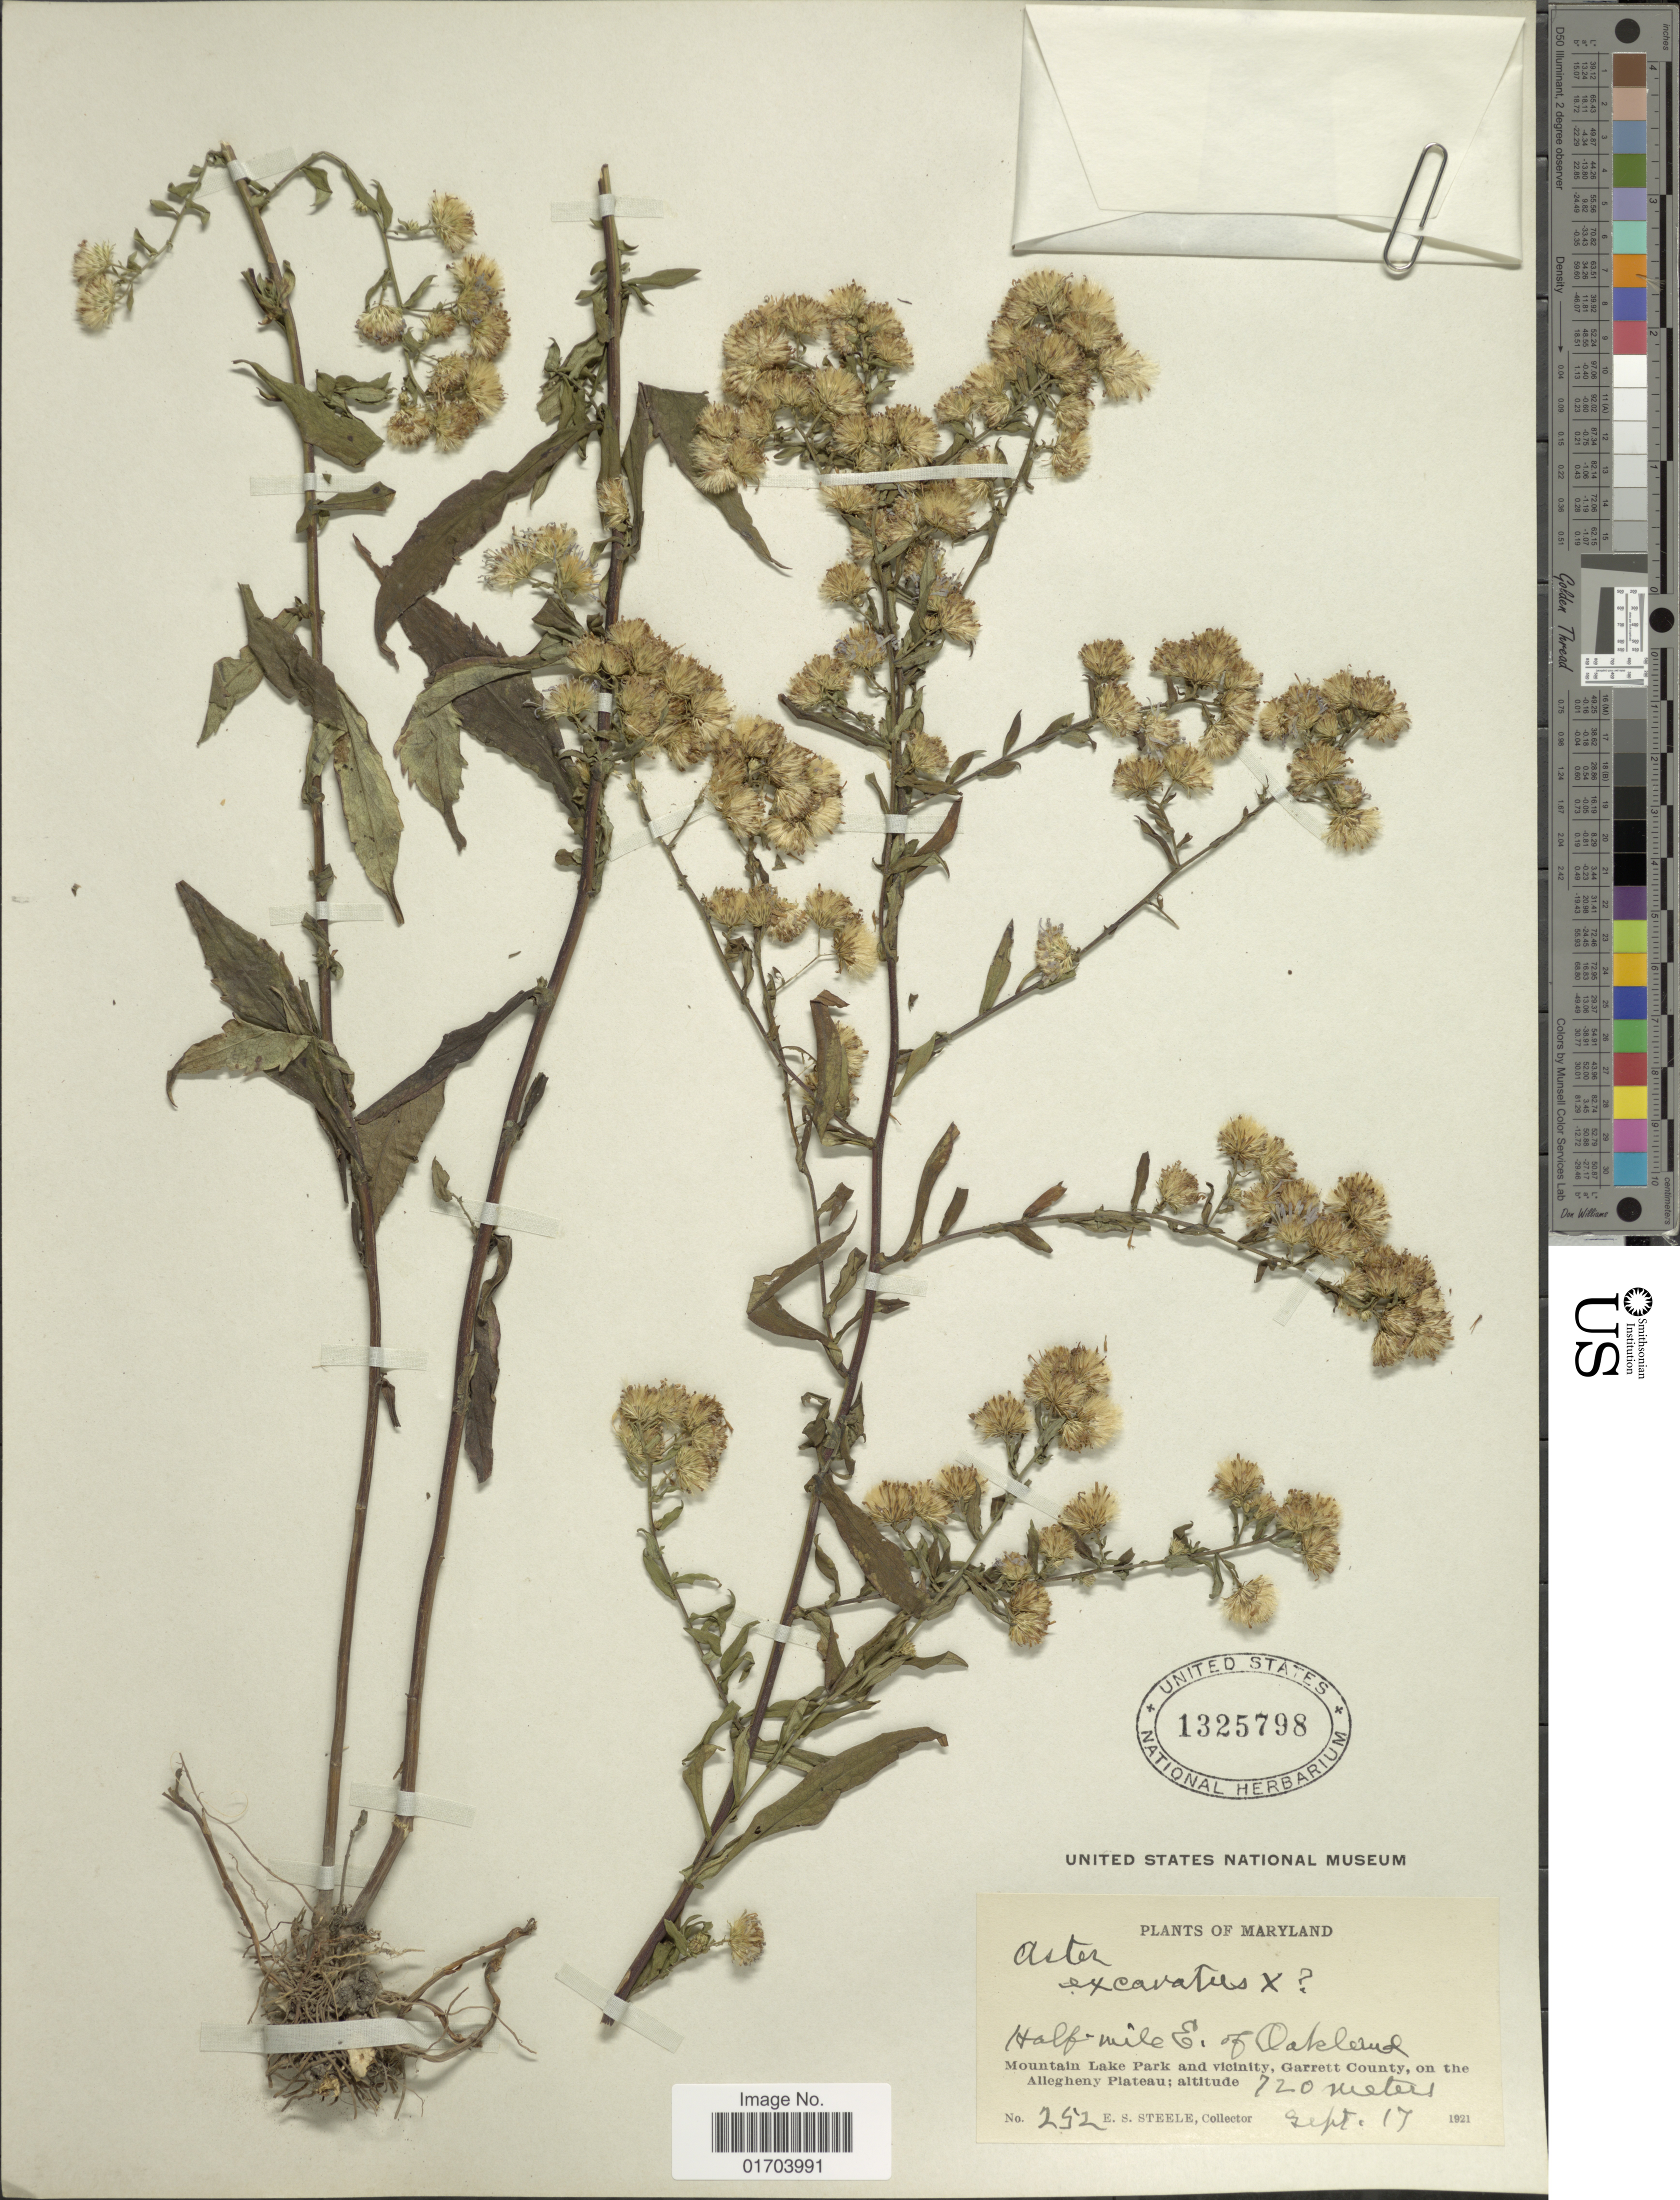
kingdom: Plantae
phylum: Tracheophyta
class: Magnoliopsida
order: Asterales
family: Asteraceae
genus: Aster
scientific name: Aster excavatus E.S. Steele sp. nov. ined.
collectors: E. Steele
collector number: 252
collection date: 1921-09-17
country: United States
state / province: Maryland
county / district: Garrett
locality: Half-mile E. of Oakland, Mountain Lake park and Vicinity, Garrett County, on the Allegheny Plateau.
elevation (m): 720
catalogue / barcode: US 1325798